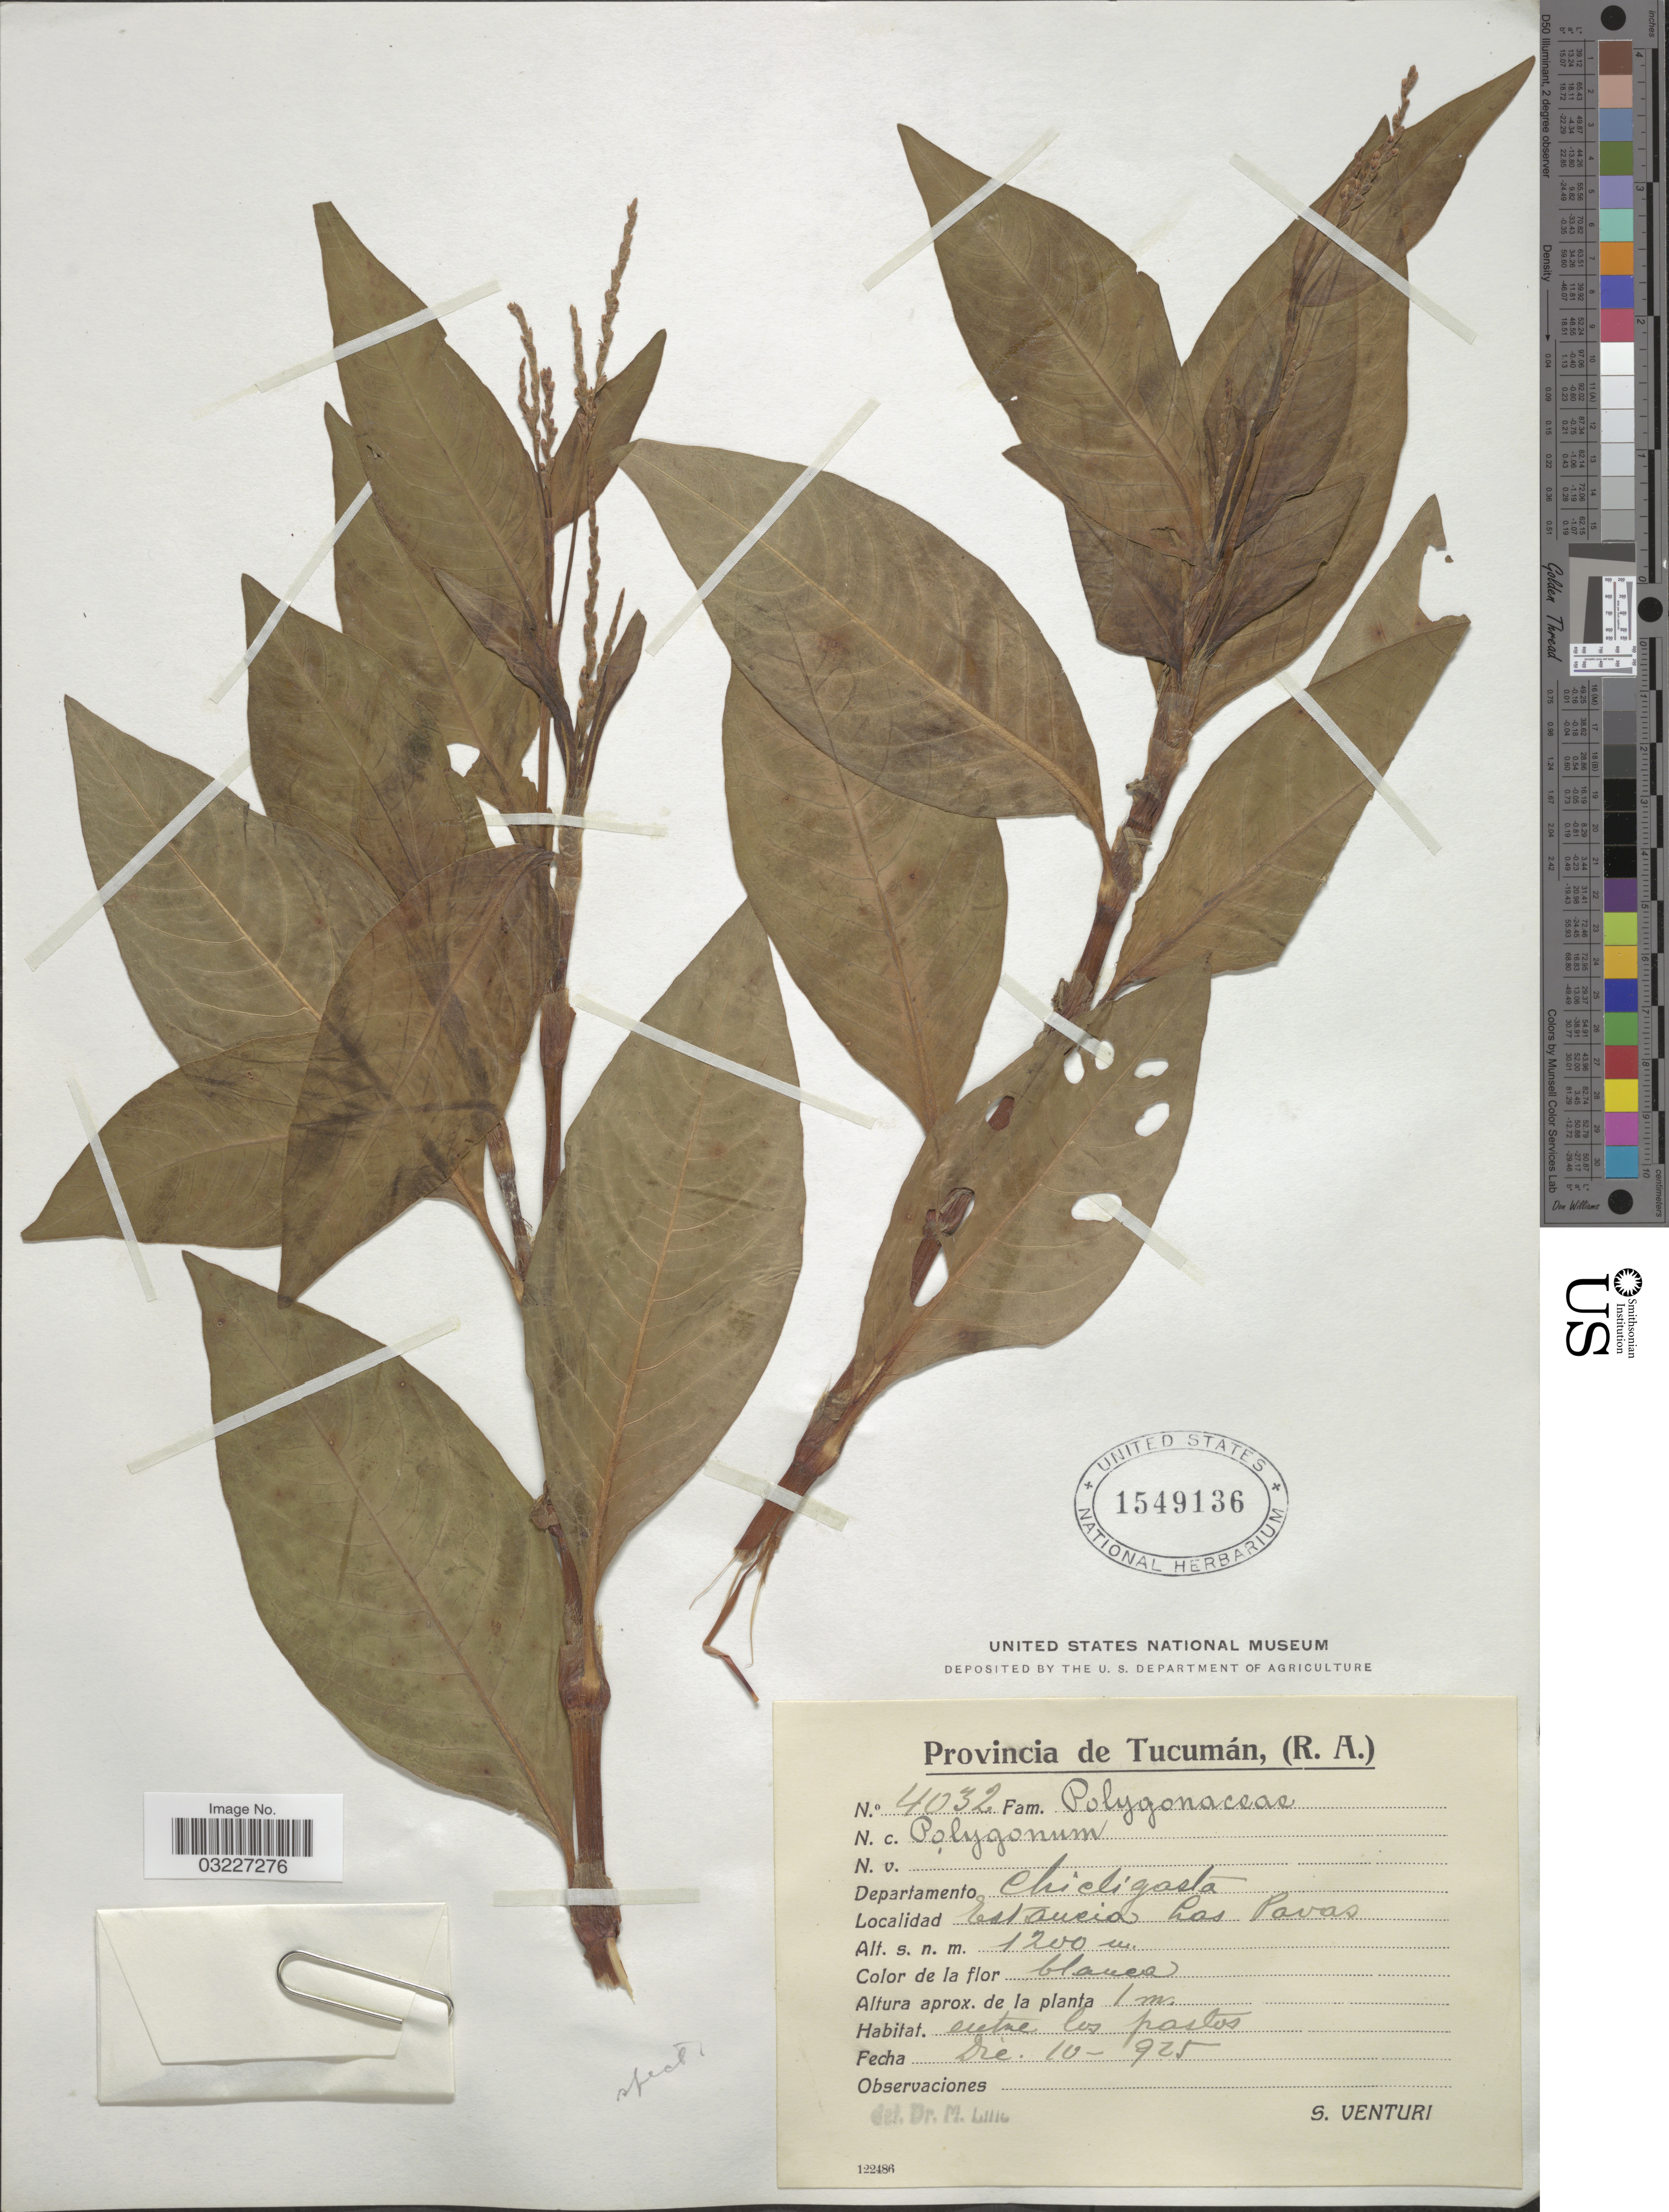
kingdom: Plantae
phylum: Tracheophyta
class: Magnoliopsida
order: Caryophyllales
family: Polygonaceae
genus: Polygonum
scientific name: Polygonum sp.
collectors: S. Venturi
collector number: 4032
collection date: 1925-12-10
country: Argentina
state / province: Tucuman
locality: Departamento Chicligasta. Estancia Las Pavas.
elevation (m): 1200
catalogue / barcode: US 1549136